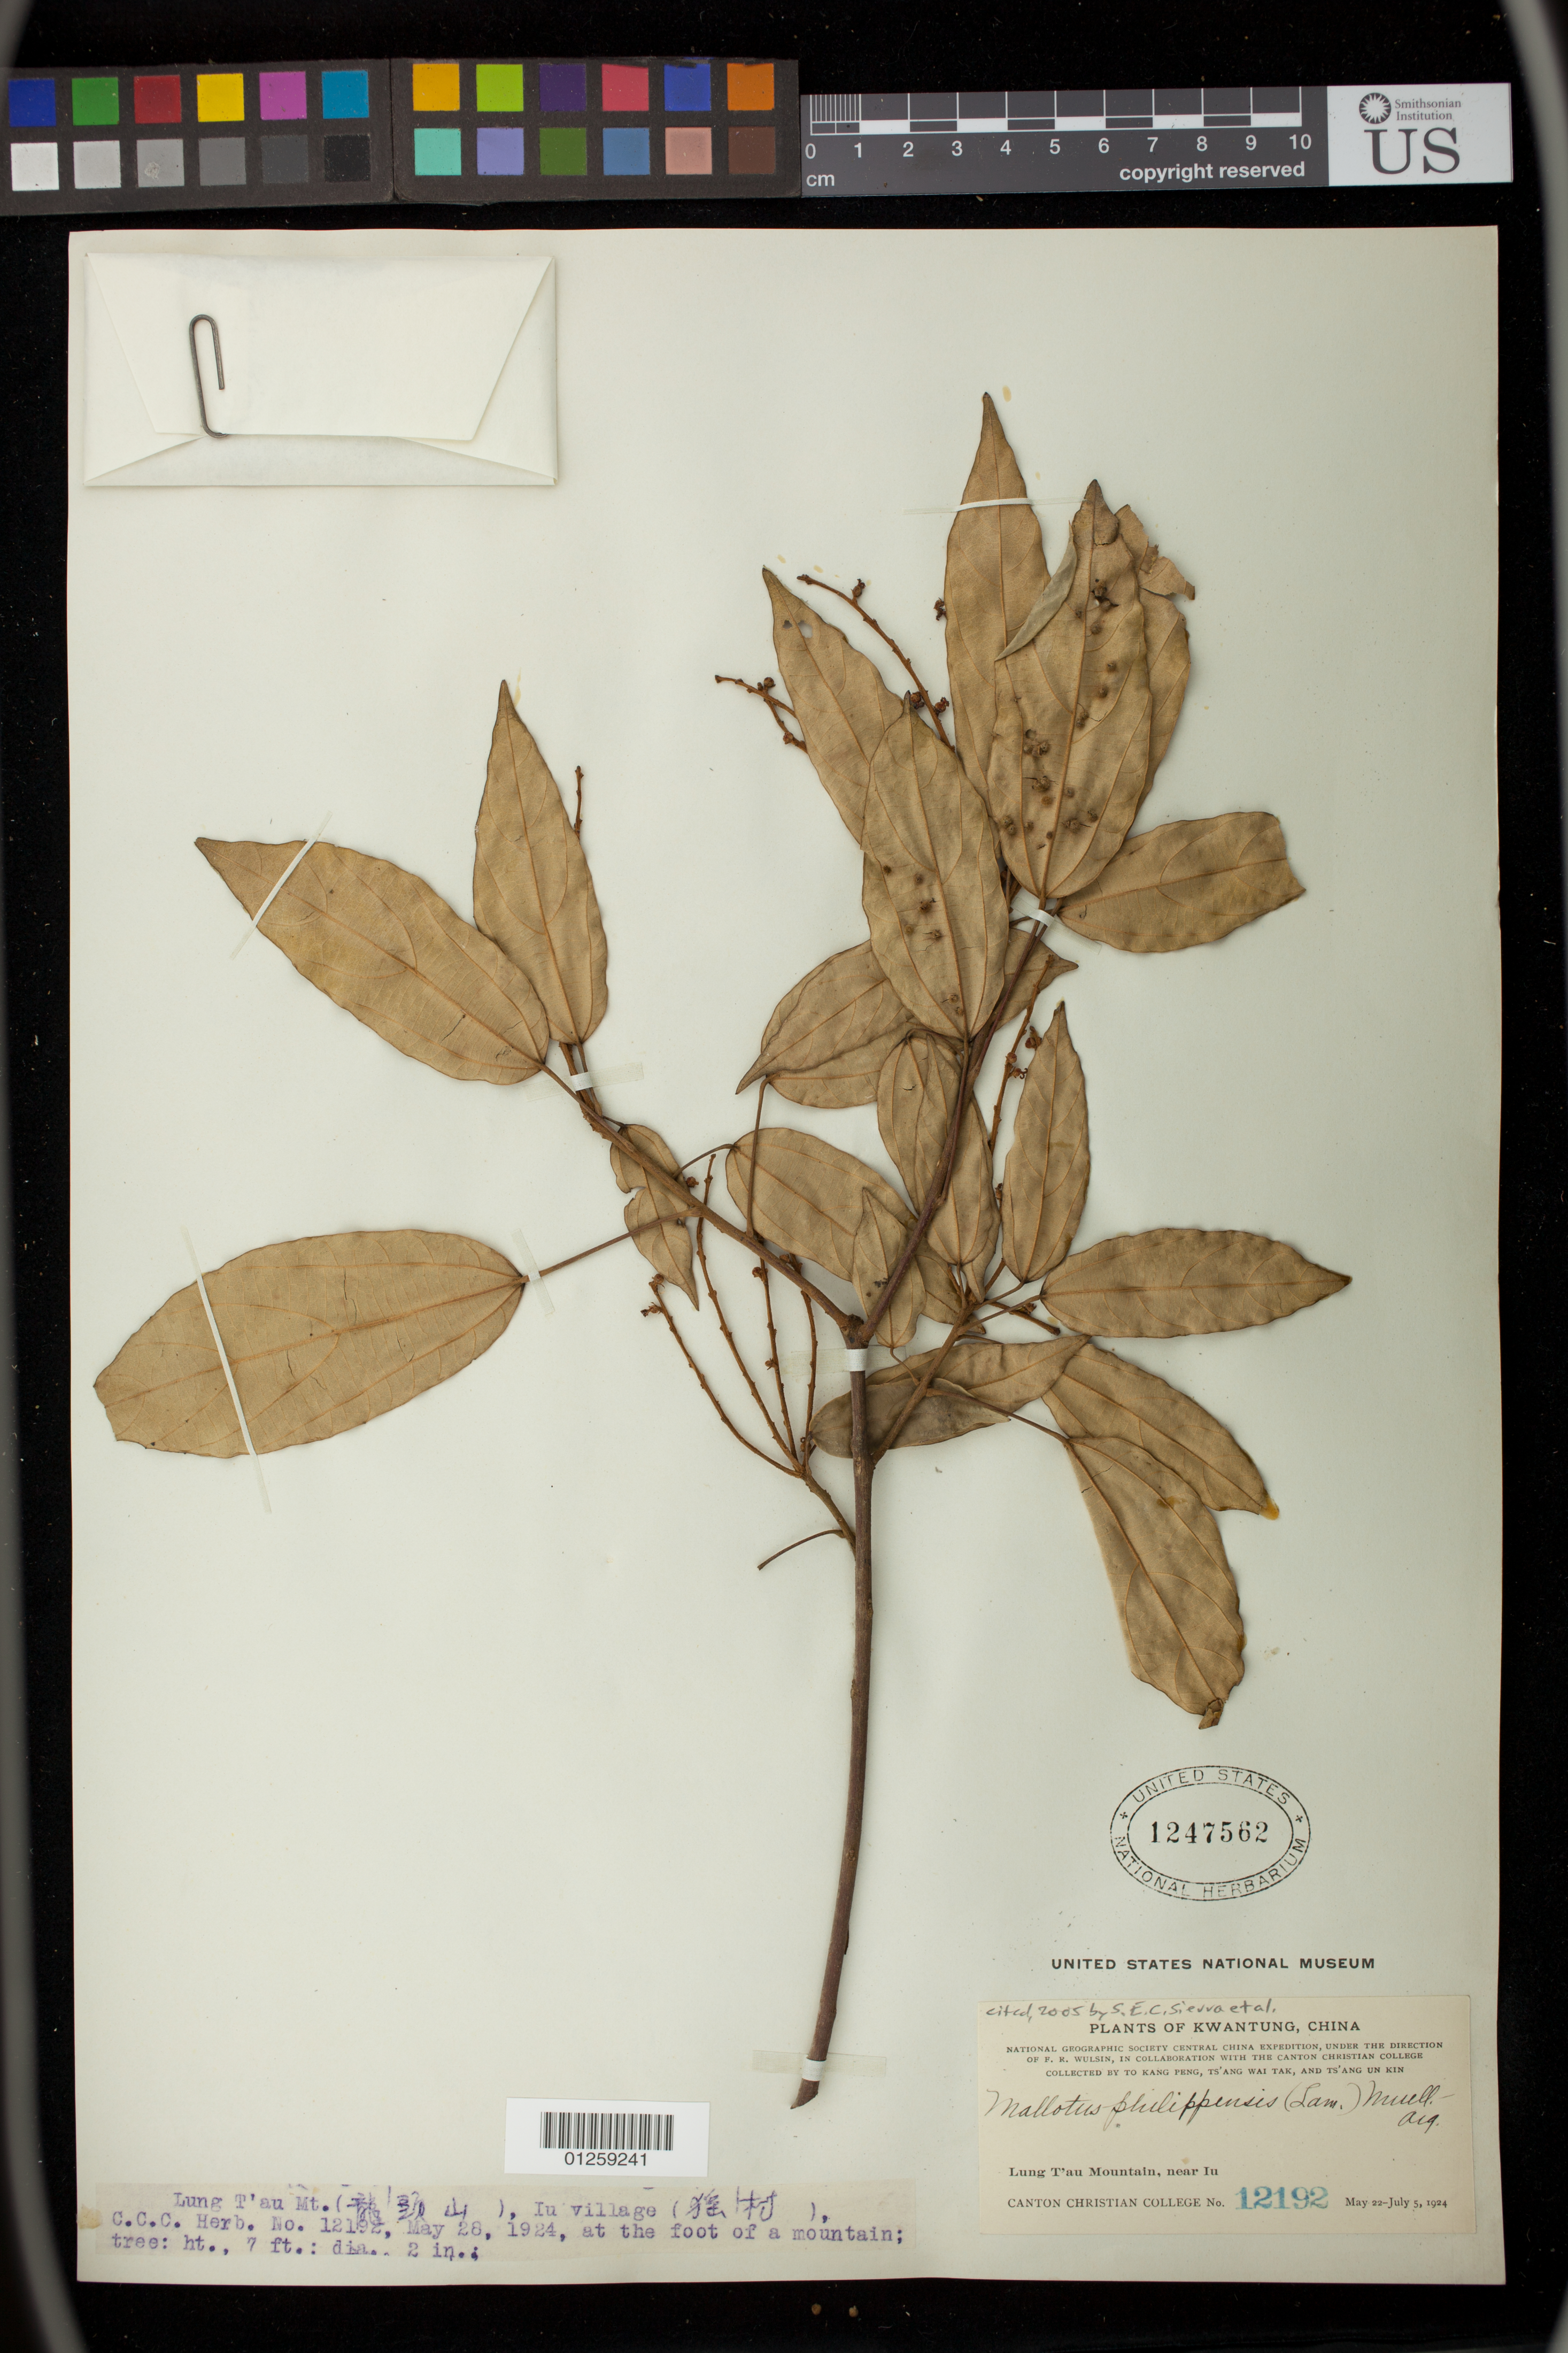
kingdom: Plantae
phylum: Tracheophyta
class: Magnoliopsida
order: Malpighiales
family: Euphorbiaceae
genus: Mallotus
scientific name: Mallotus philippensis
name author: (Lam.) Müll. Arg.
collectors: T. K. Peng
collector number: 12192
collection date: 1924-05-26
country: China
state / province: Guangdong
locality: Lung T'au Mountain, near Iu village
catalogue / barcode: US 1247562